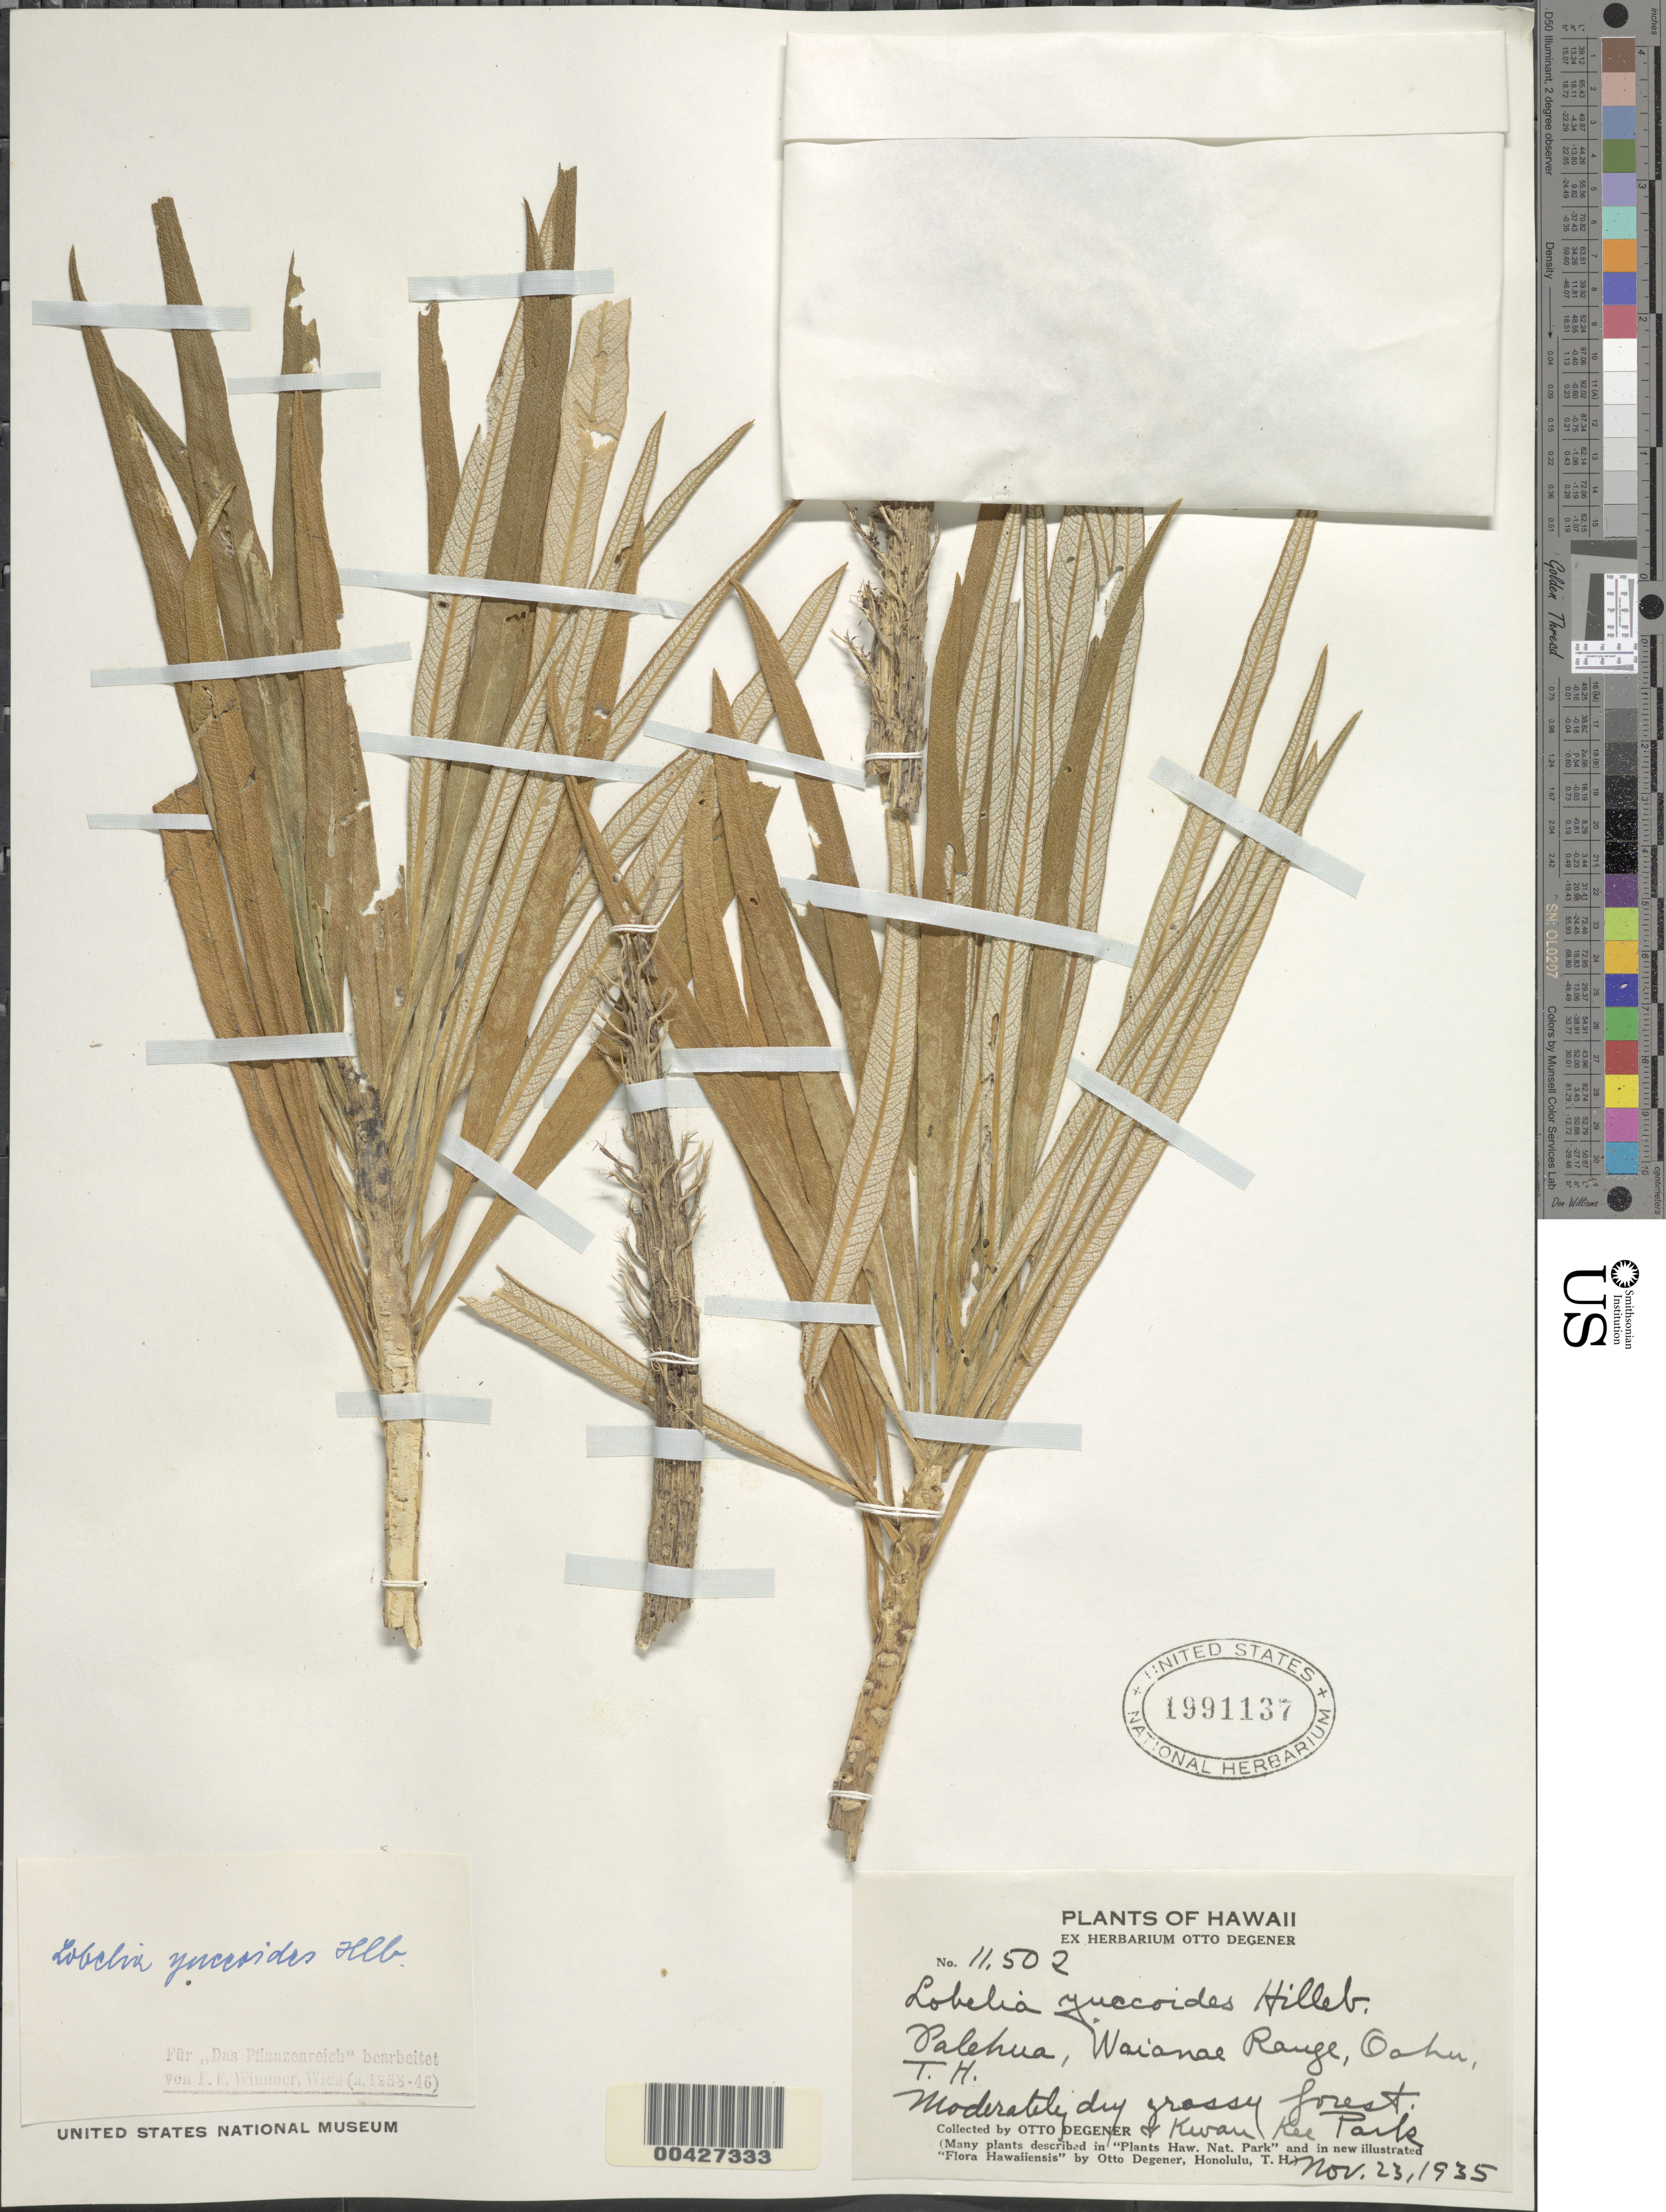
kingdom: Plantae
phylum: Tracheophyta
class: Magnoliopsida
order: Asterales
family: Campanulaceae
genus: Lobelia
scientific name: Lobelia yuccoides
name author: Hillebr.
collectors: O. Degener & K. Park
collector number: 11502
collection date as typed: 23 Nov 1935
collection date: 1935-11-23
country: United States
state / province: Hawaii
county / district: Honolulu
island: Oahu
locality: Palehua, Waianae Range.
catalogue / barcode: US 1991137